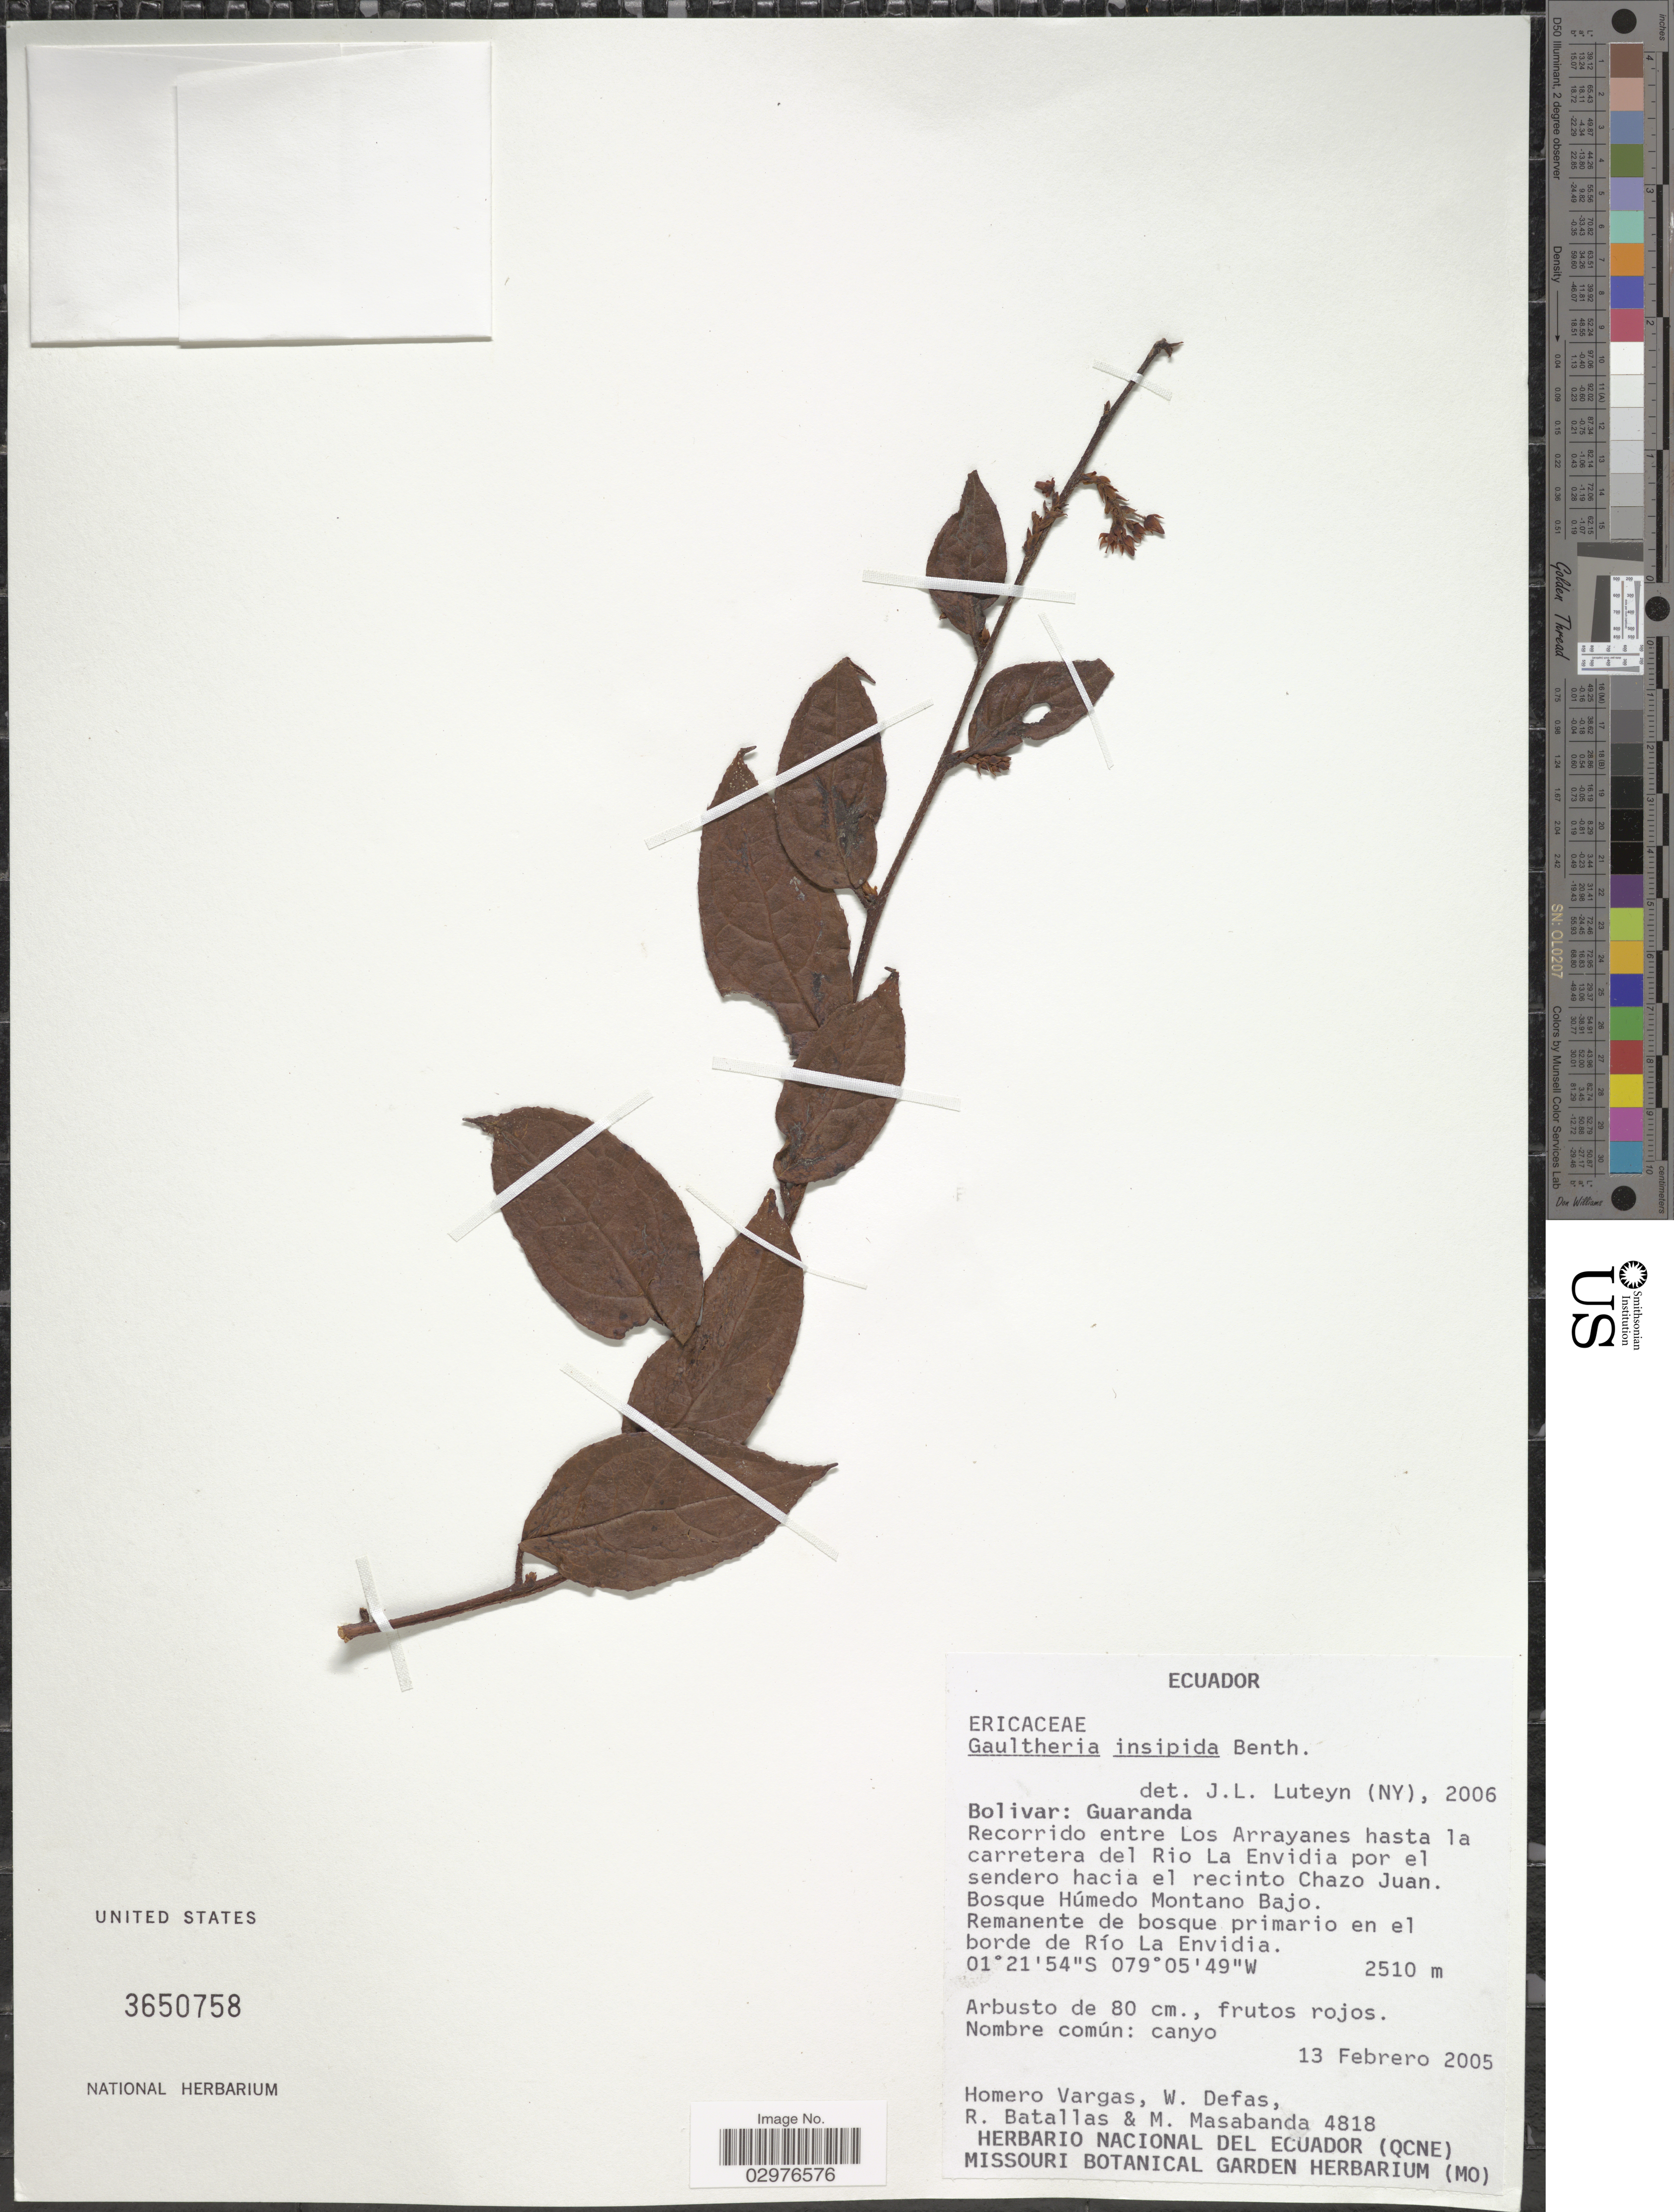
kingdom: Plantae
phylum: Tracheophyta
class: Magnoliopsida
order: Ericales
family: Ericaceae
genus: Gaultheria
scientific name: Gaultheria insipida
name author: Benth.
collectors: H. Vargas, W. Defas, R. Batallas & M. Masabanda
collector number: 4818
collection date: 2005-02-13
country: Ecuador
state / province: Bolívar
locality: Guaranda. Recorrido entre Los Arrayanes hasta la carretera del Rio La Envidia por el sendero hacia el recinto Chazo Juan. En el borde de Río La Envidia.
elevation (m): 2510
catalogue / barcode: US 3650758